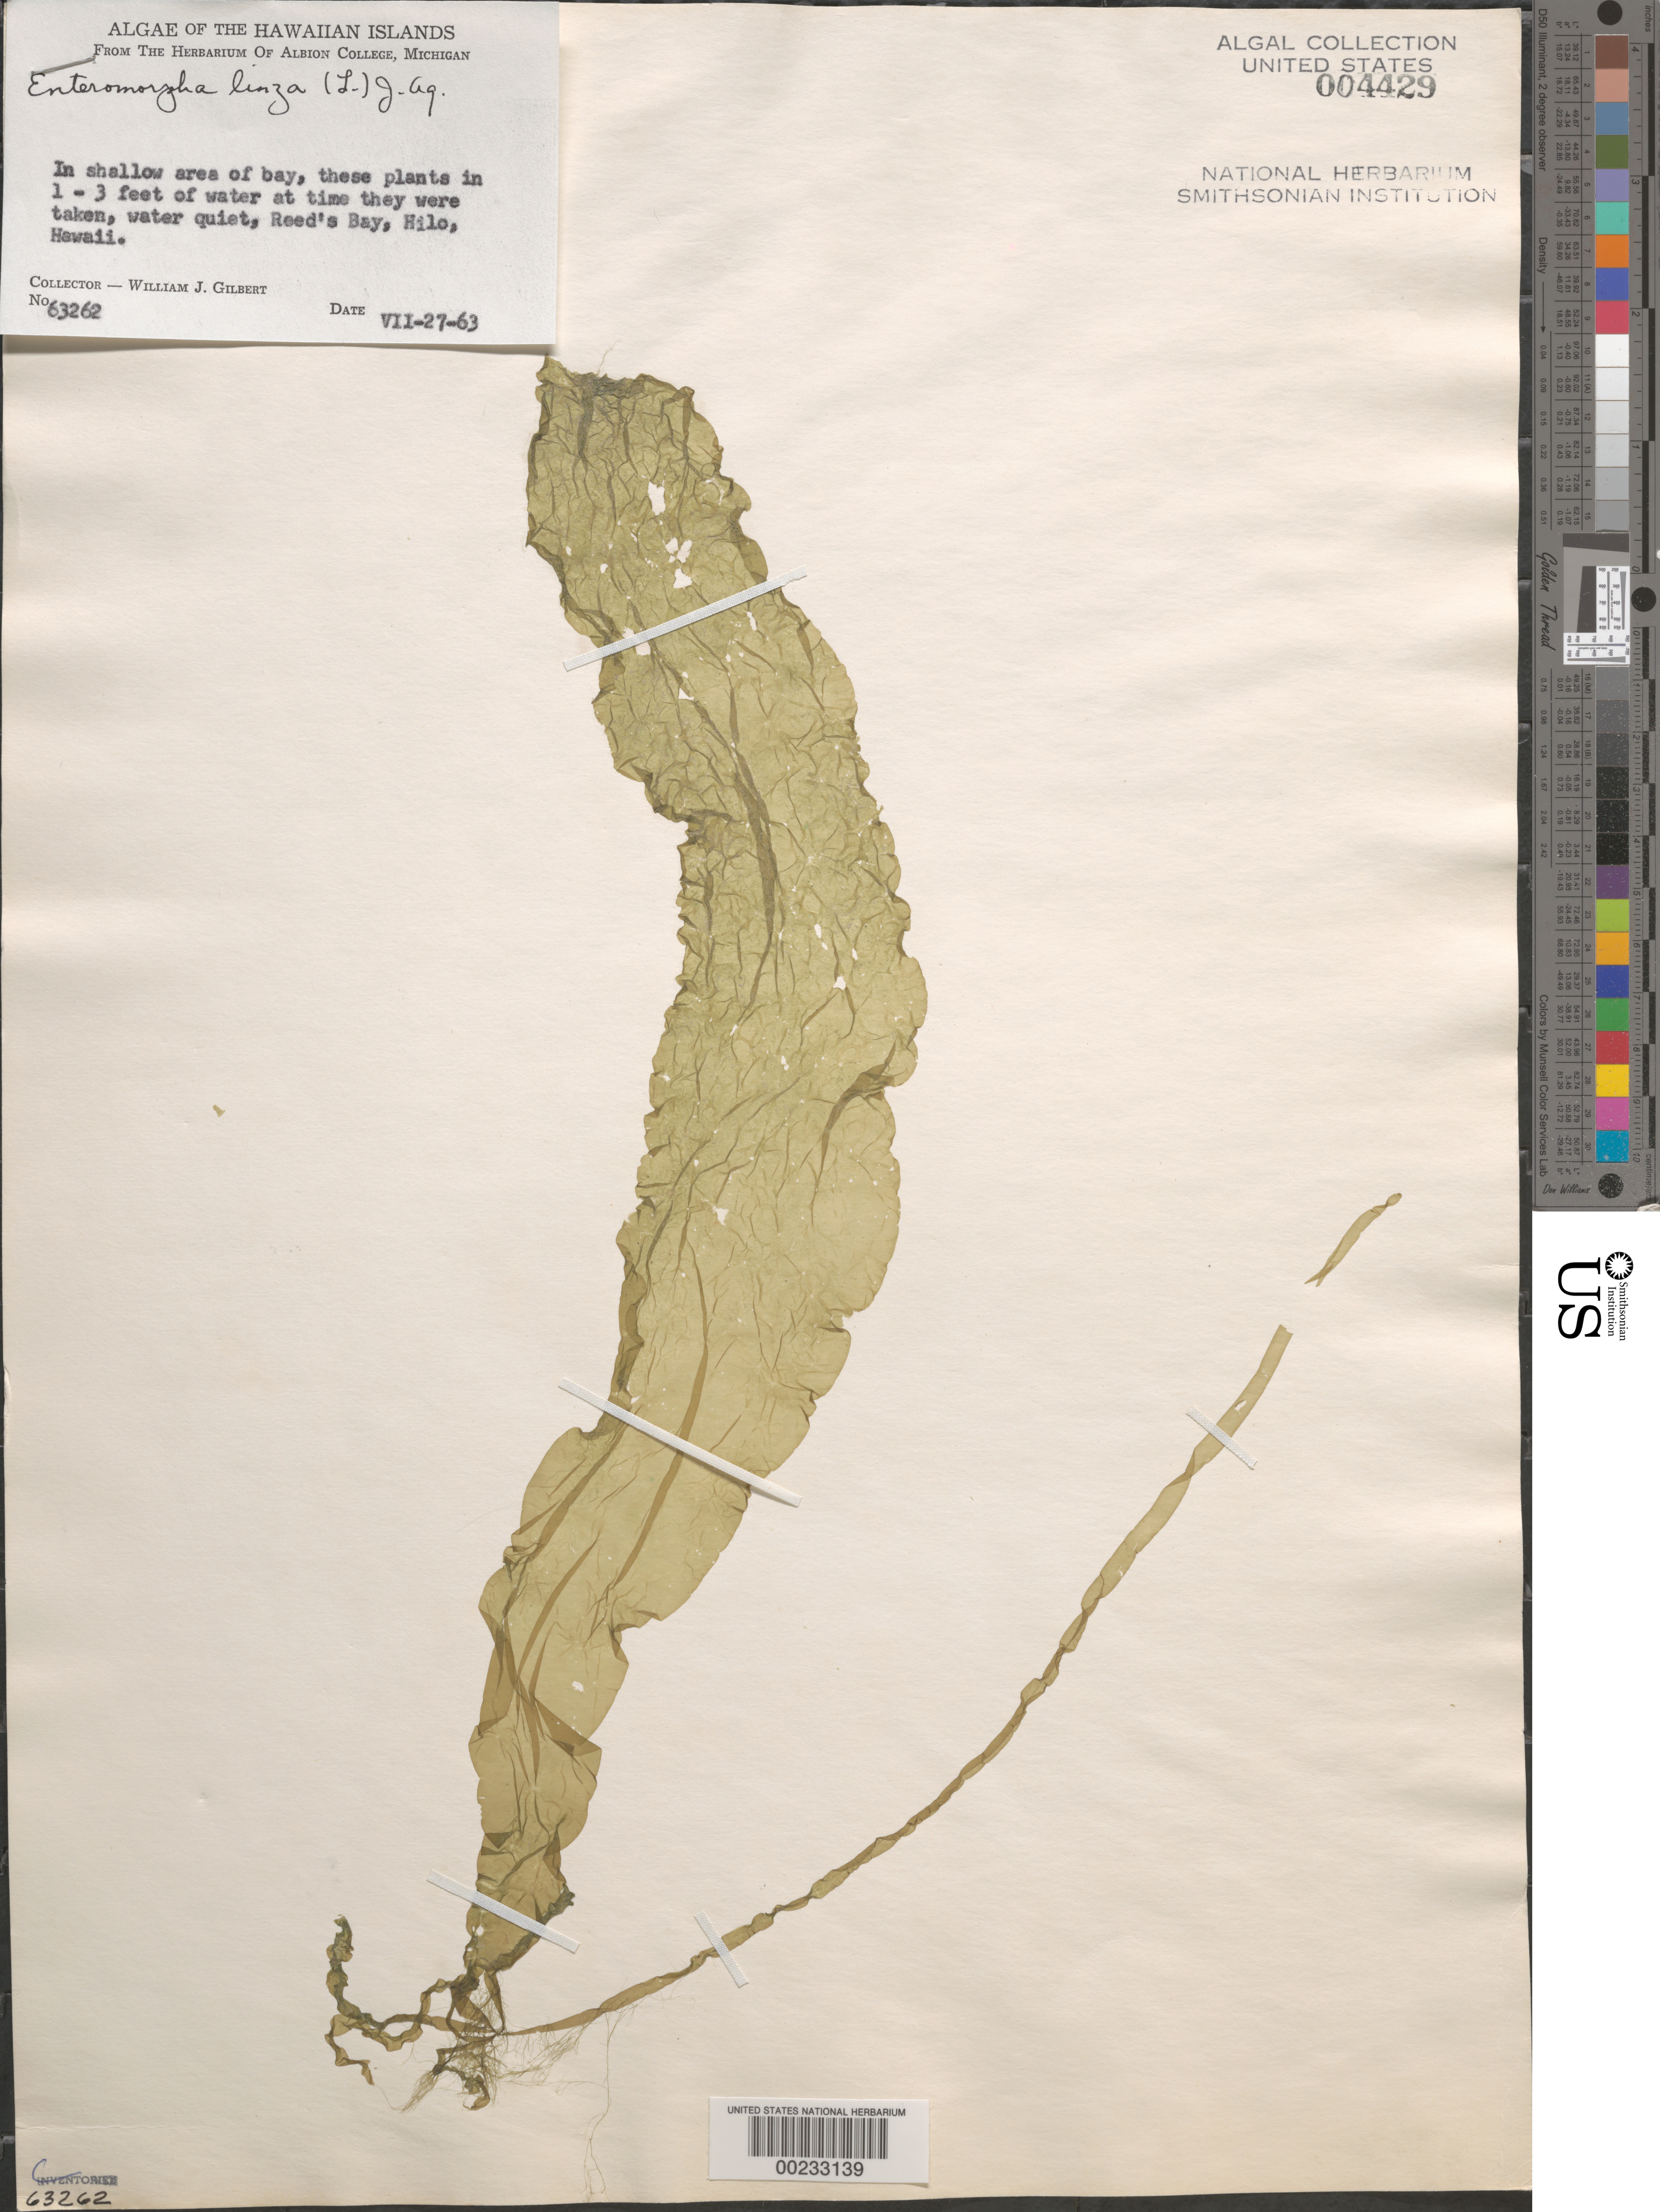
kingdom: Plantae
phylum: Chlorophyta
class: Ulvophyceae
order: Ulvales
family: Ulvaceae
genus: Ulva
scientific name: Ulva clathrata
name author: (Roth) C. Agardh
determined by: Algae name updating Project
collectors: W. J. Gilbert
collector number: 63262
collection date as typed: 27 Jul 1963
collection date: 1963-07-27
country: United States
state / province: Hawaii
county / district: Hawaii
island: Hawaii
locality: Hilo, Reed's Bay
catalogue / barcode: US 4429